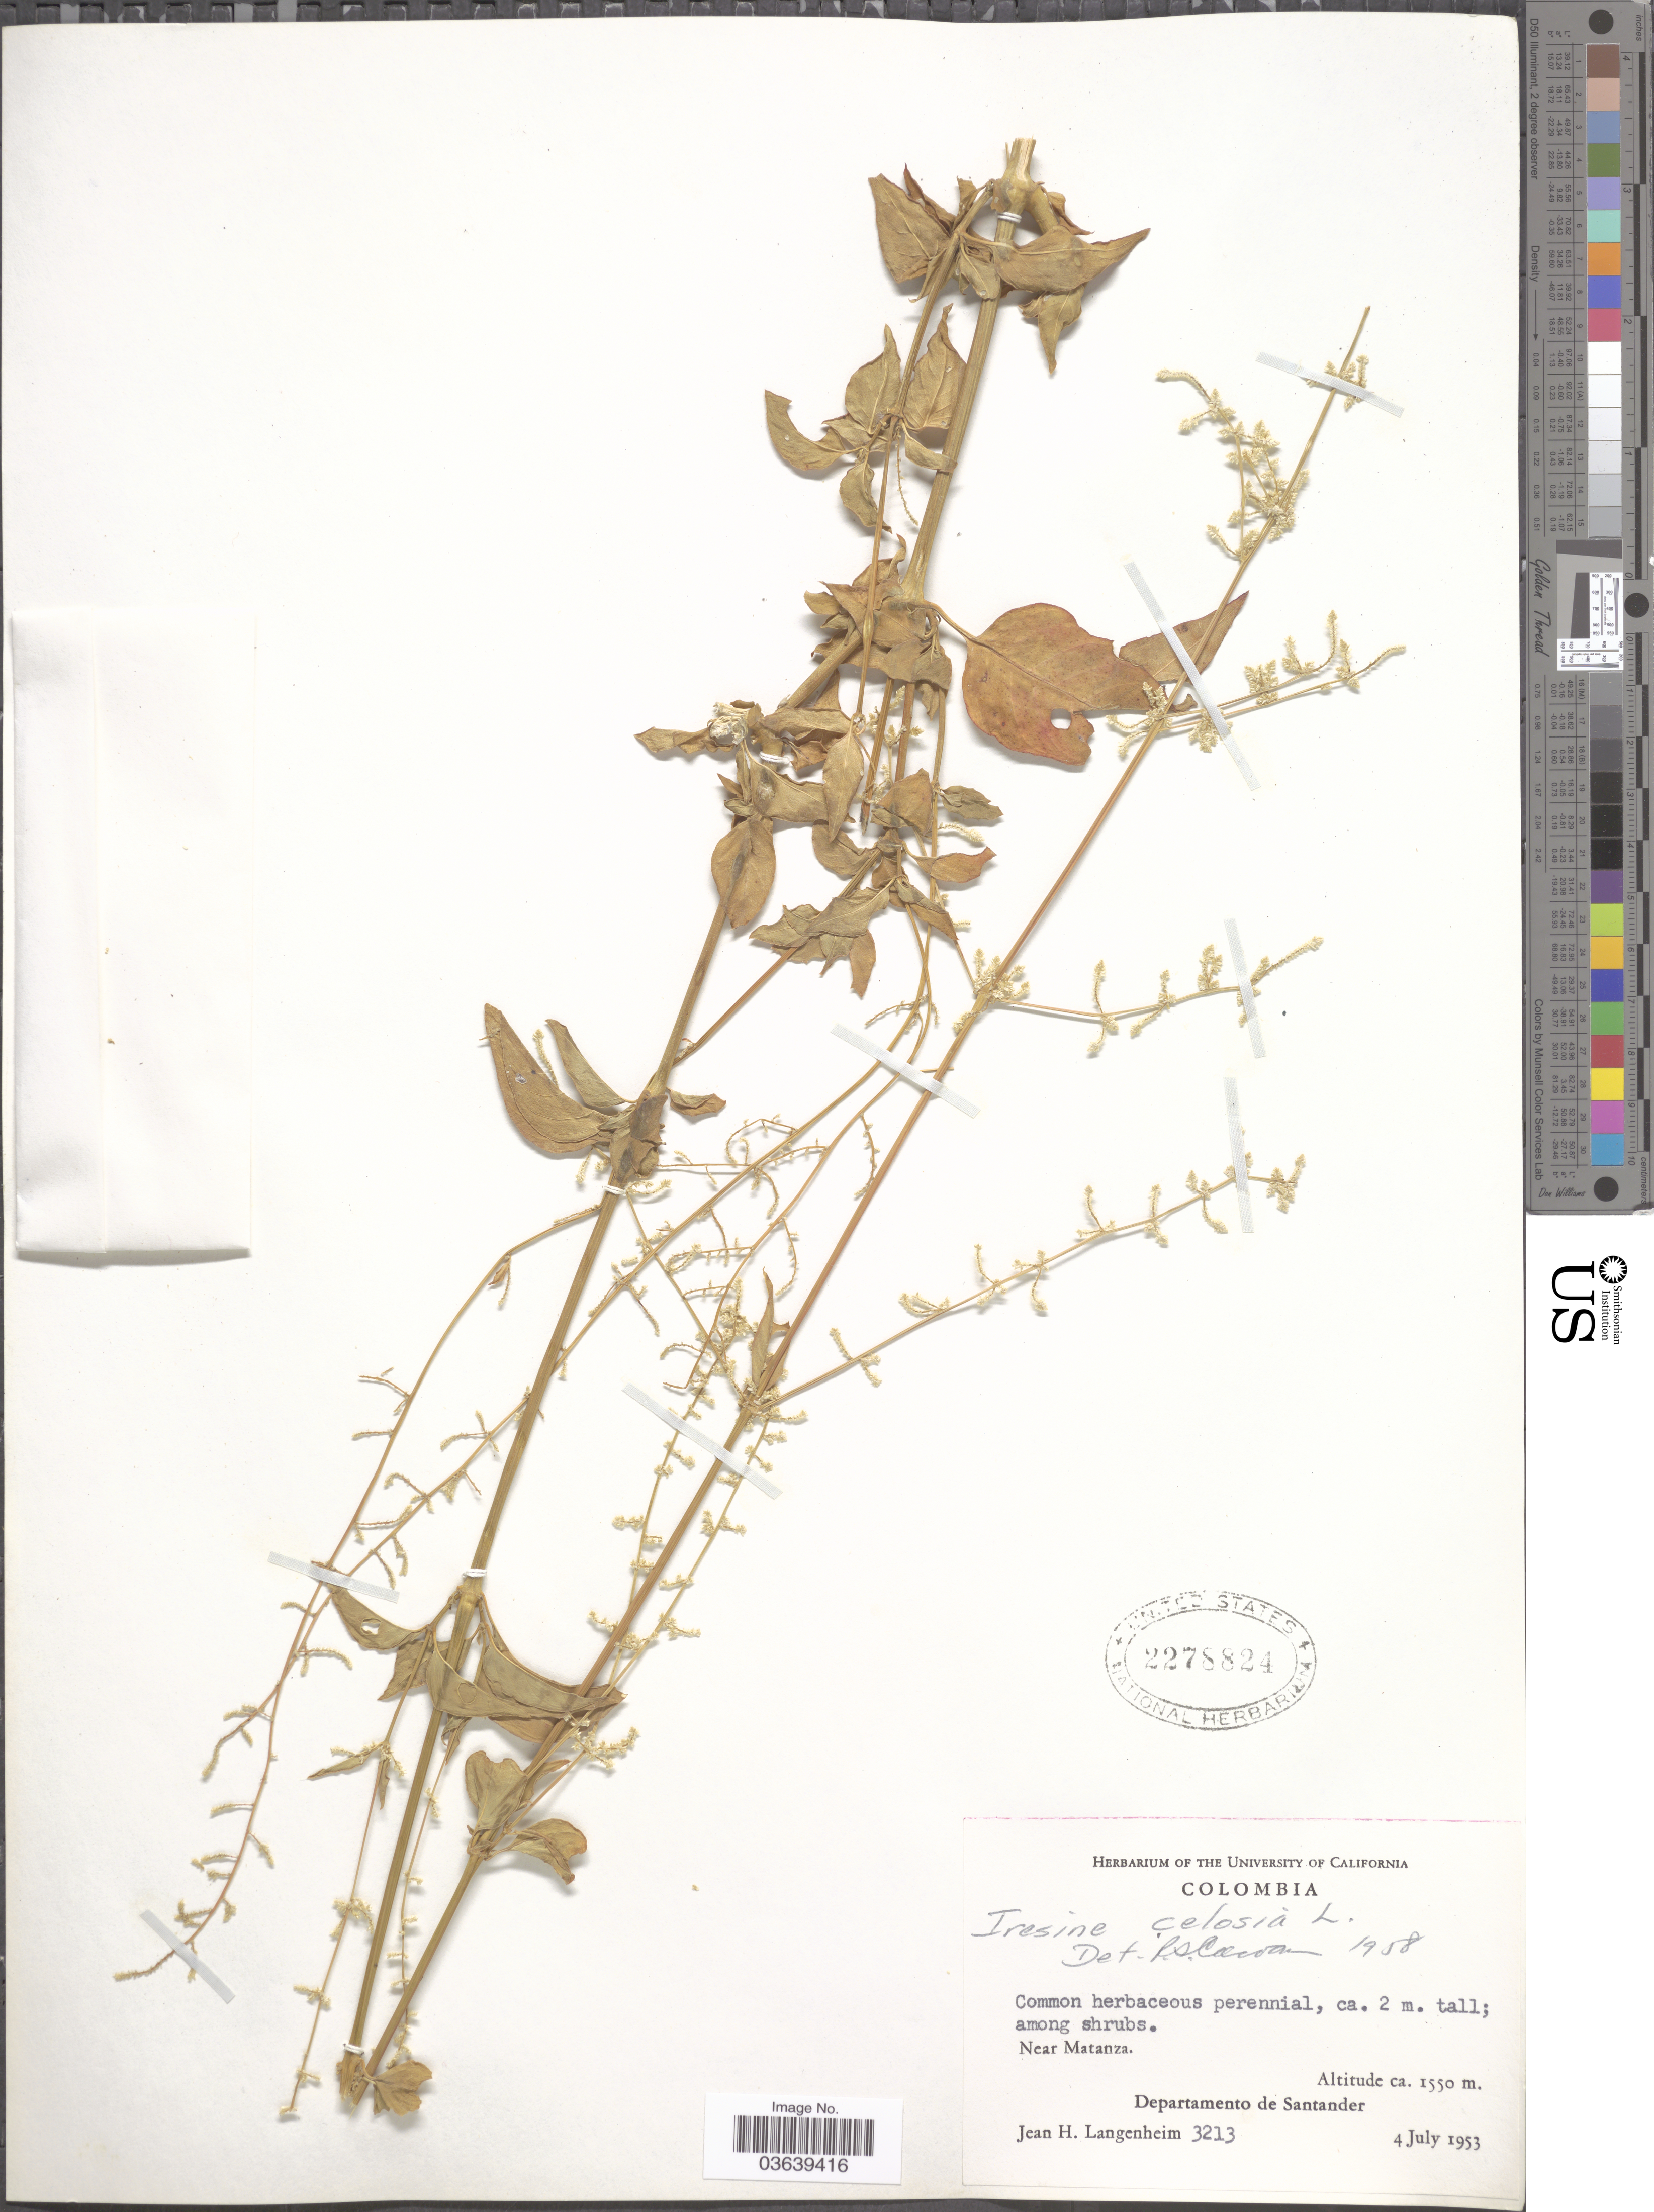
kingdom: Plantae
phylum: Tracheophyta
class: Magnoliopsida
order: Caryophyllales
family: Amaranthaceae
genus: Iresine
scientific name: Iresine celosia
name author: L.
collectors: J. H. Langenheim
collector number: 3213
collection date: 1953-07-04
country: Colombia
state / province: Santander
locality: Near Matanza. Departamento de Santander.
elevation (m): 1550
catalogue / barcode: US 2278824